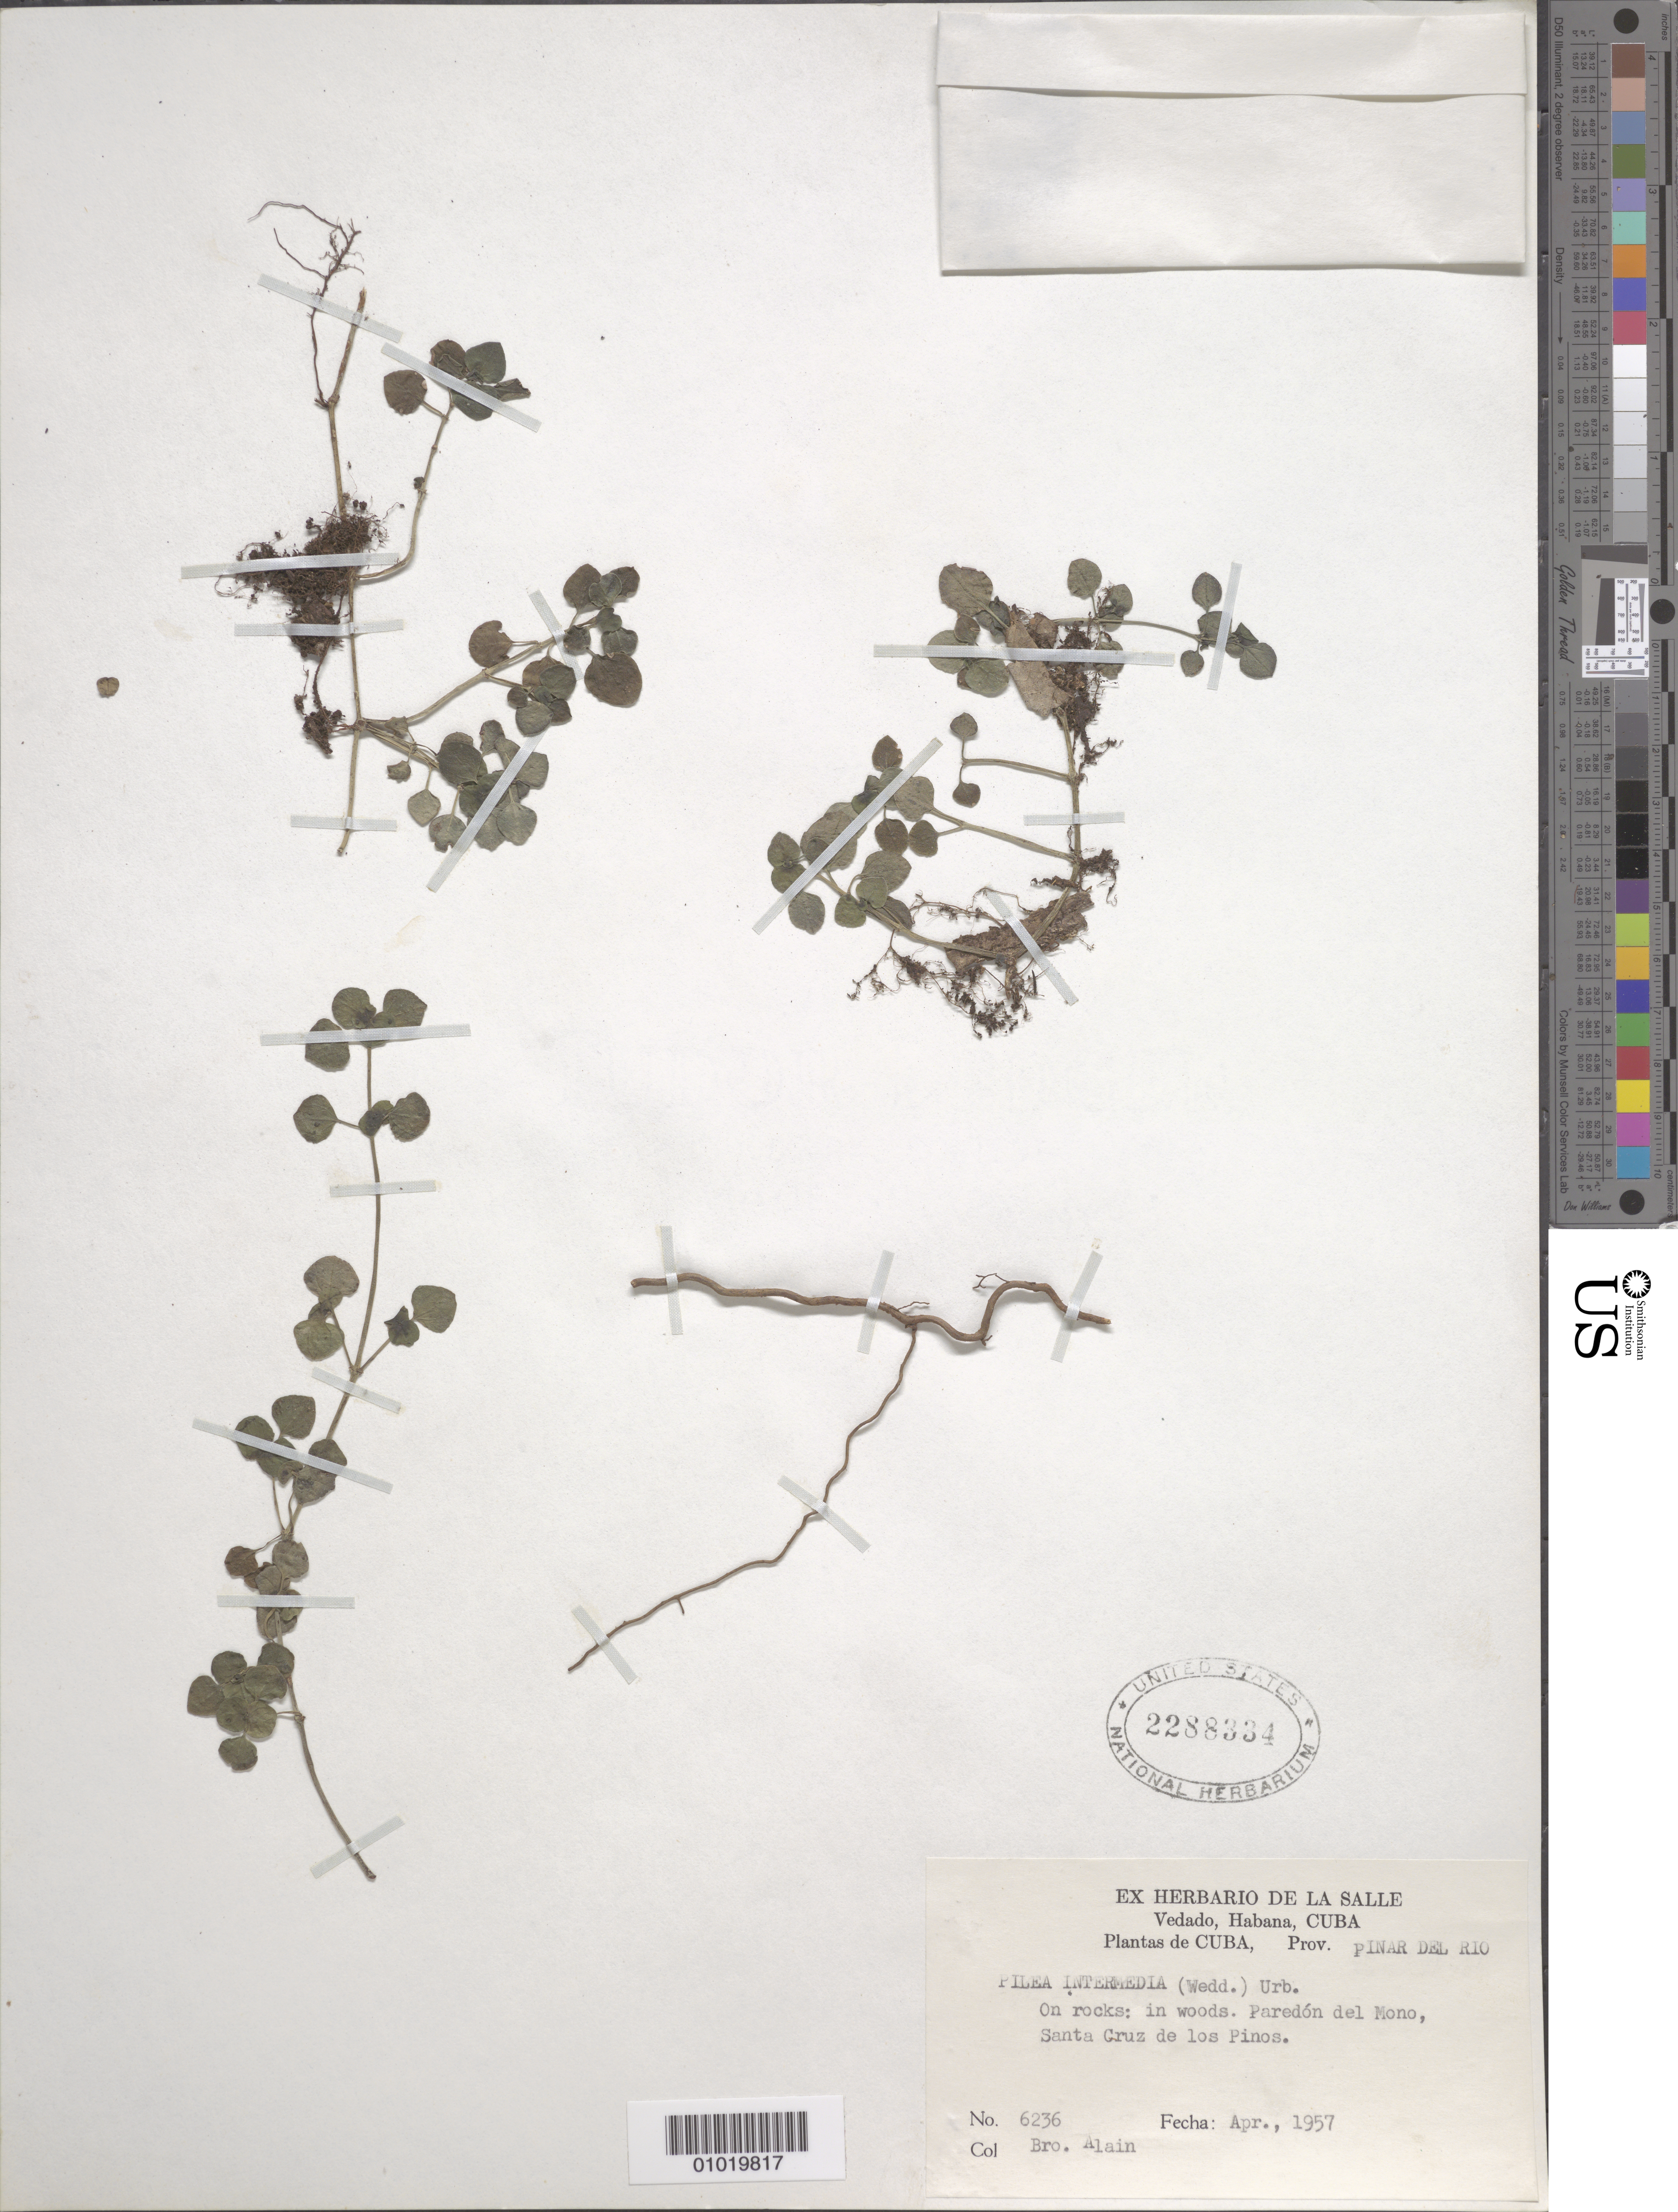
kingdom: Plantae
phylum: Tracheophyta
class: Magnoliopsida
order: Rosales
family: Urticaceae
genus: Pilea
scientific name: Pilea intermedia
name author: (Wedd.) Urb.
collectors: A. H. Liogier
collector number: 6236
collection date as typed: Apr 1957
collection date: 1957-04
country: Cuba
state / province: Pinar del Rio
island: Cuba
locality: Paredon del Mono, Santa Cruz de los Pinos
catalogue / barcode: US 2288334